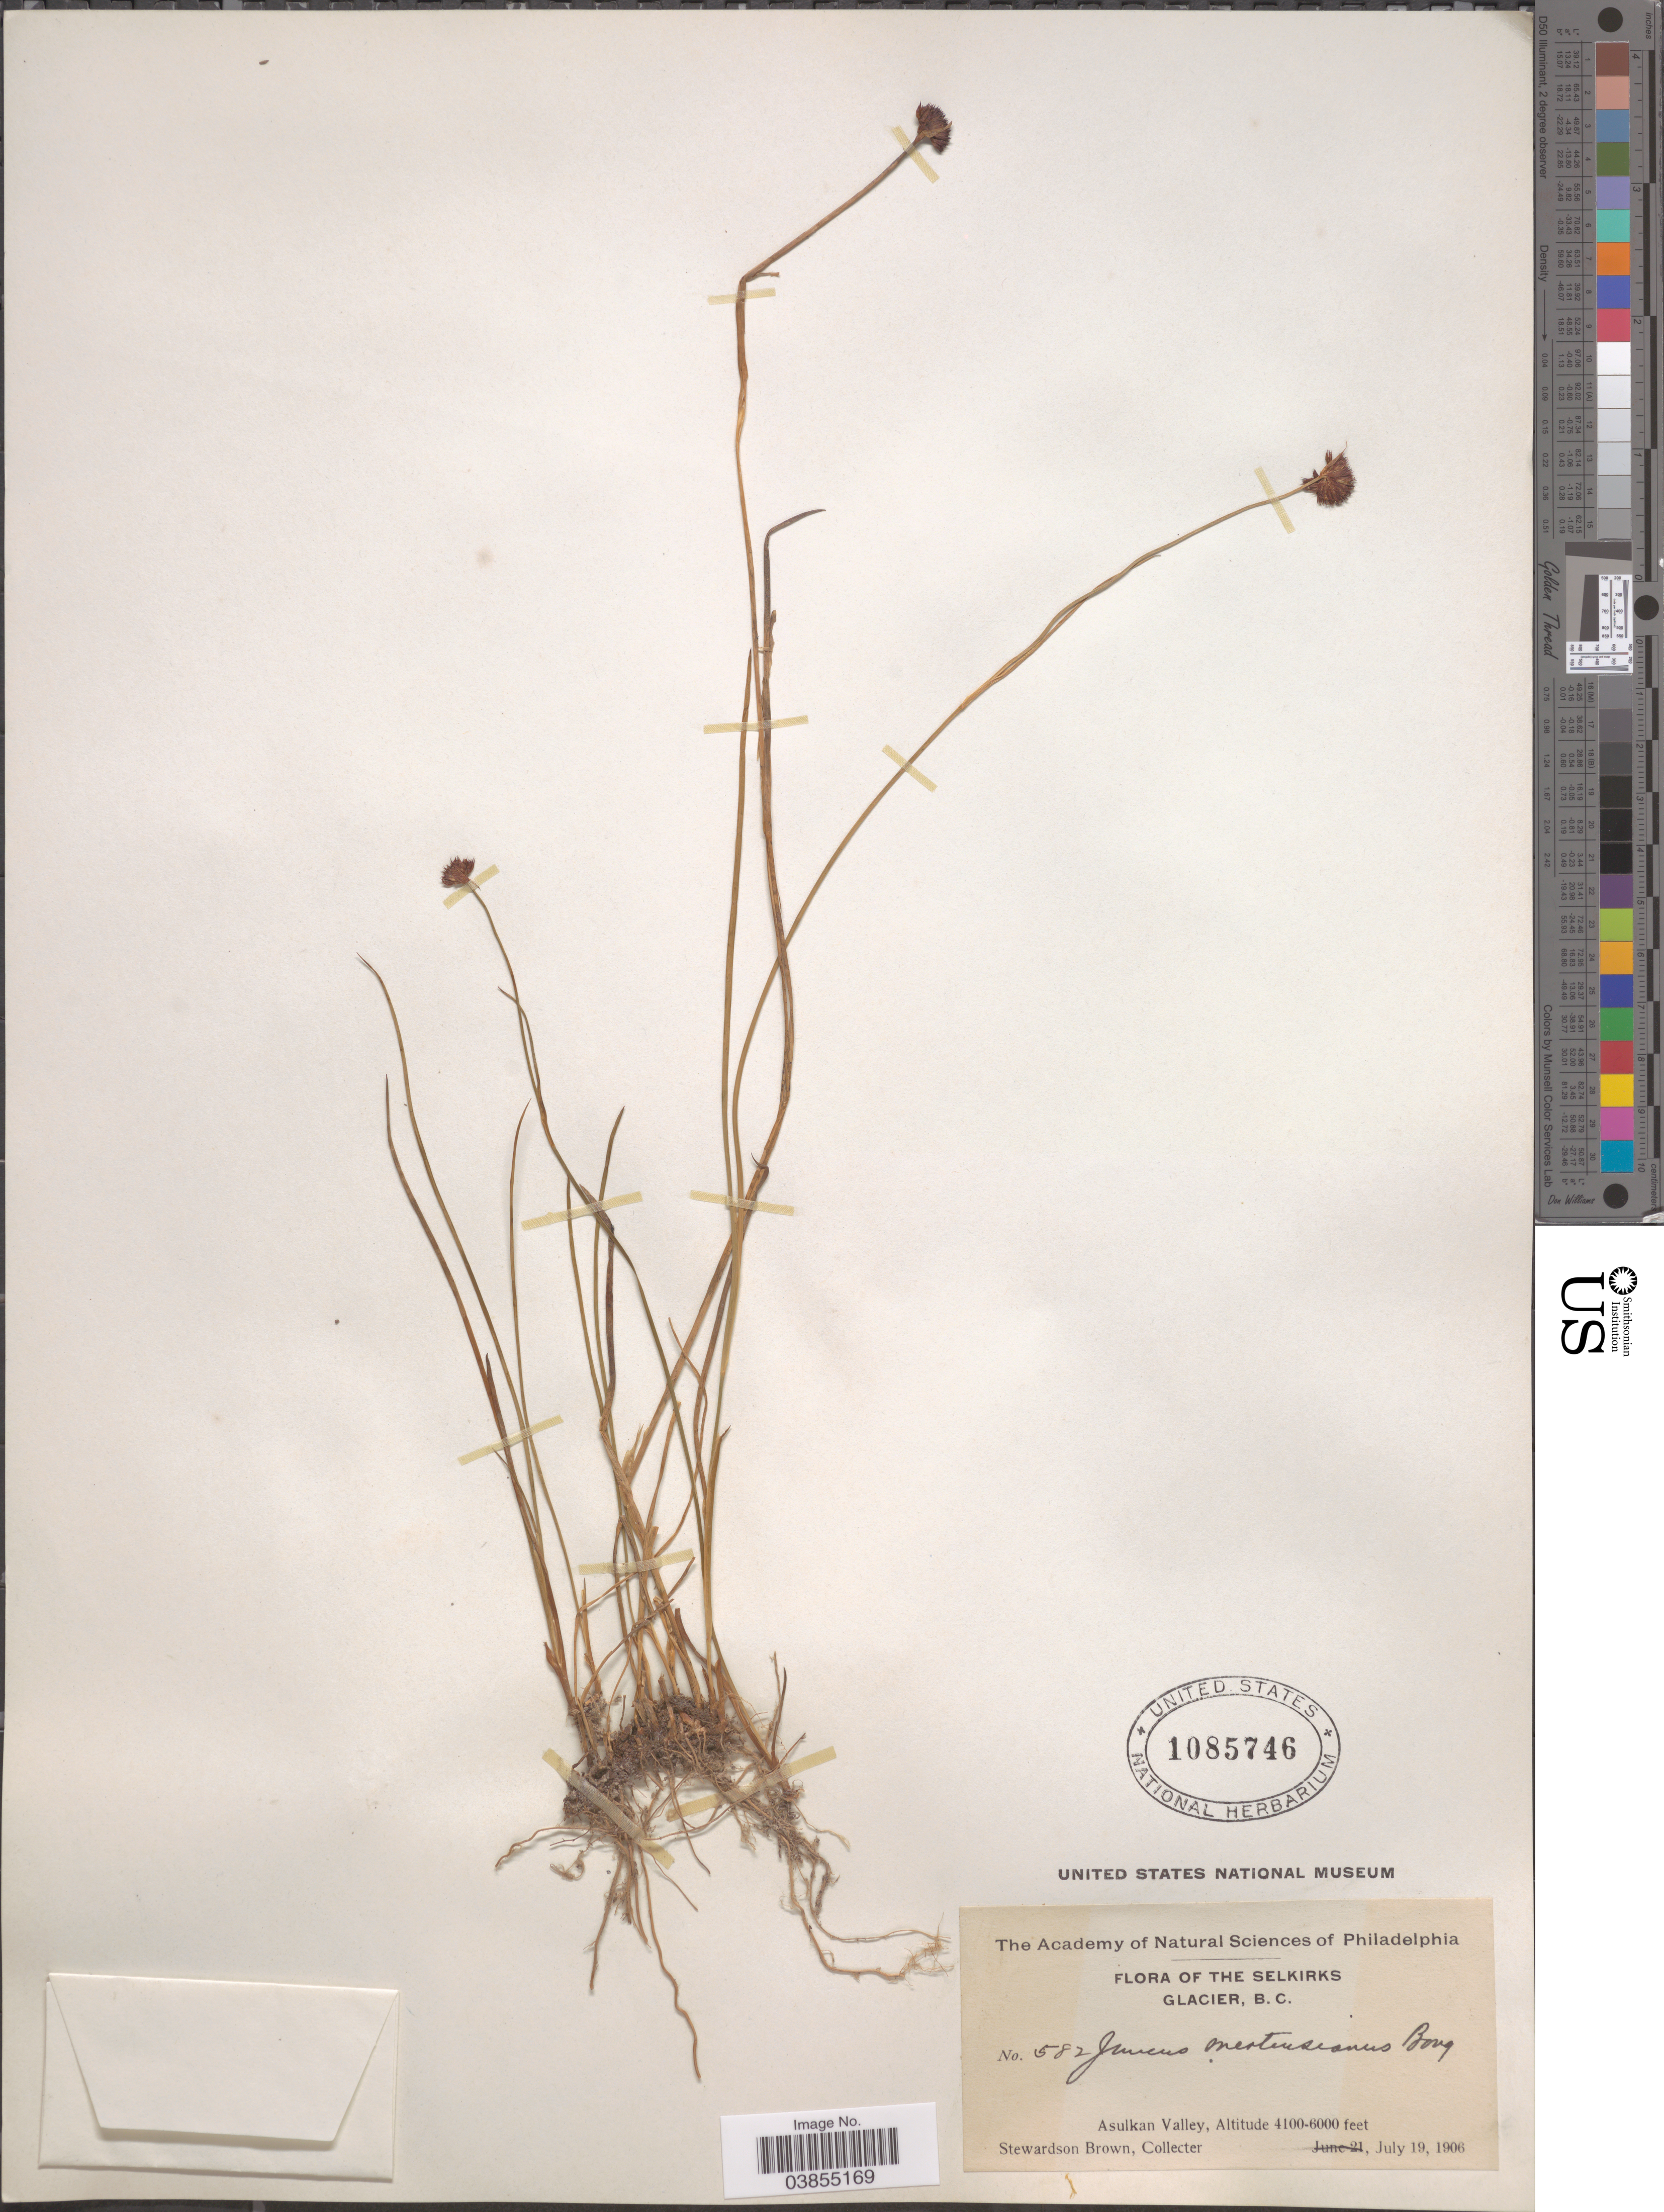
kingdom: Plantae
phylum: Tracheophyta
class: Liliopsida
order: Poales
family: Juncaceae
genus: Juncus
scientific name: Juncus mertensianus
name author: Bong.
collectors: S. Brown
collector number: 582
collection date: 1906-07-19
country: Canada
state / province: British Columbia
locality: The Selkirks Glacier, B. C. Asulkan Valley.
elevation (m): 1250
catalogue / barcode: US 1085746